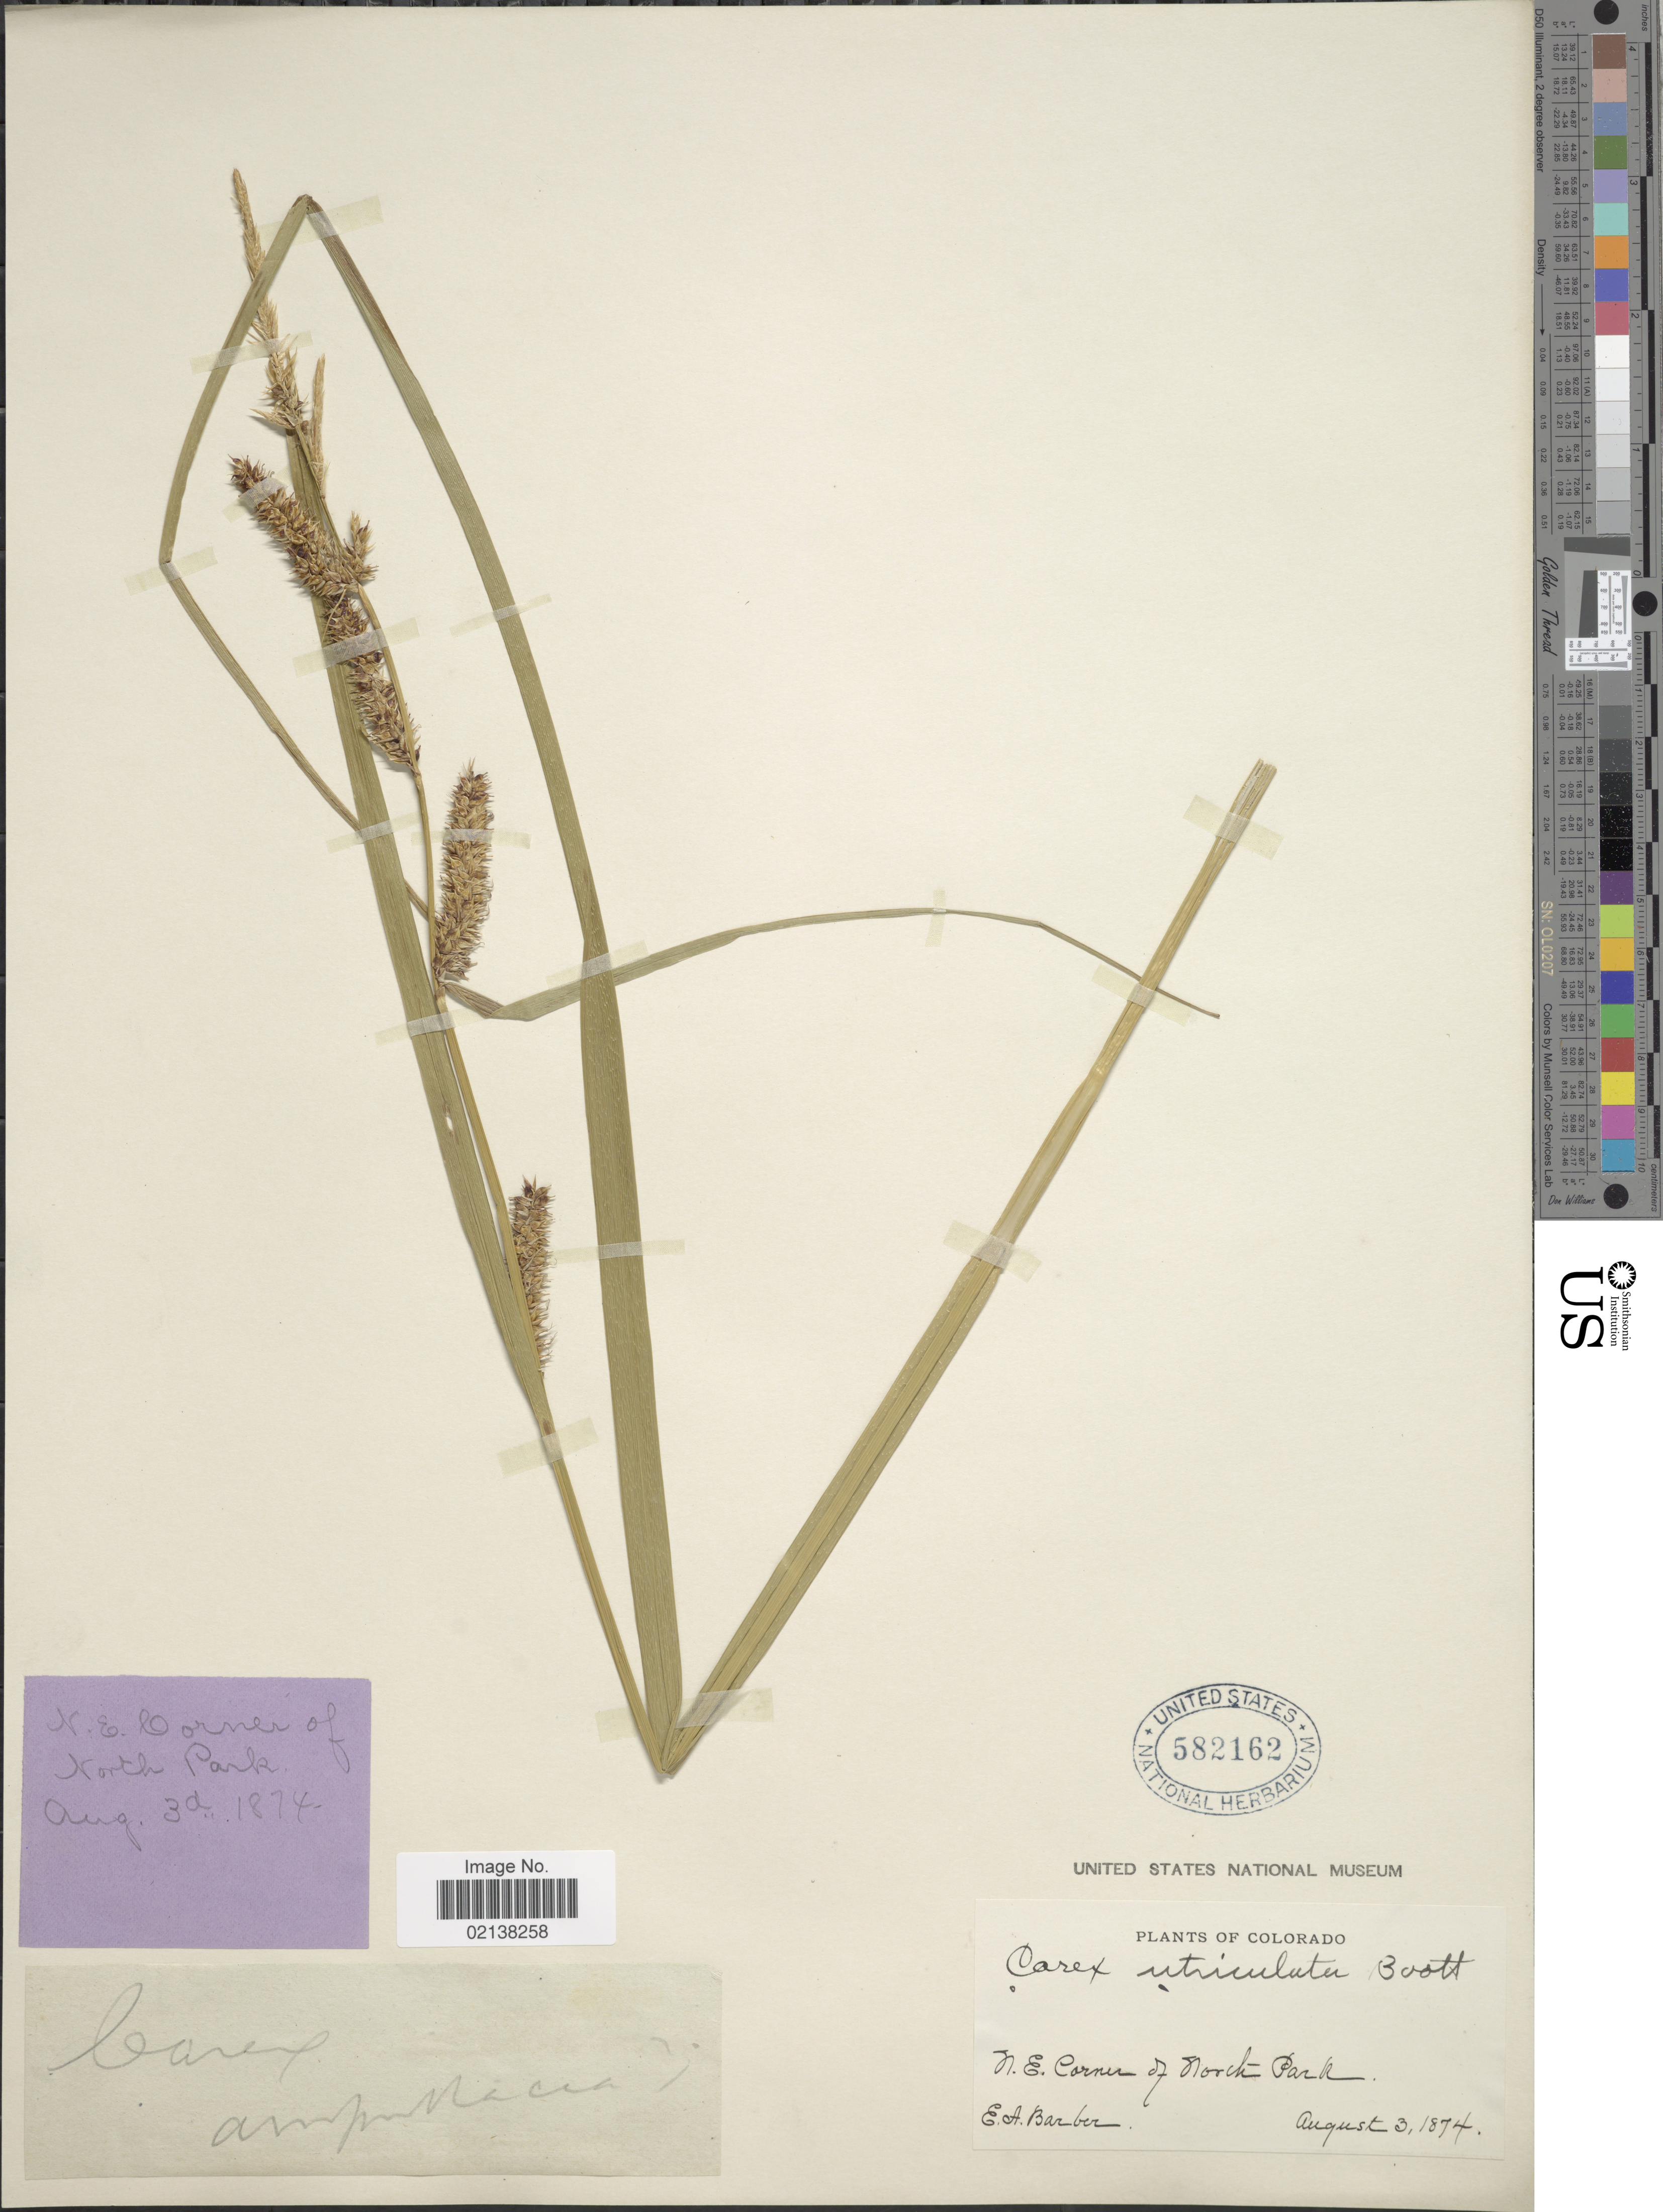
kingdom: Plantae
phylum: Tracheophyta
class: Liliopsida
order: Poales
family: Cyperaceae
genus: Carex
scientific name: Carex utriculata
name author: Boott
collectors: E. Barber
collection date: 1874-08-03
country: United States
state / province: Colorado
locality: N.E. Corner of North Park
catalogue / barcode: US 582162